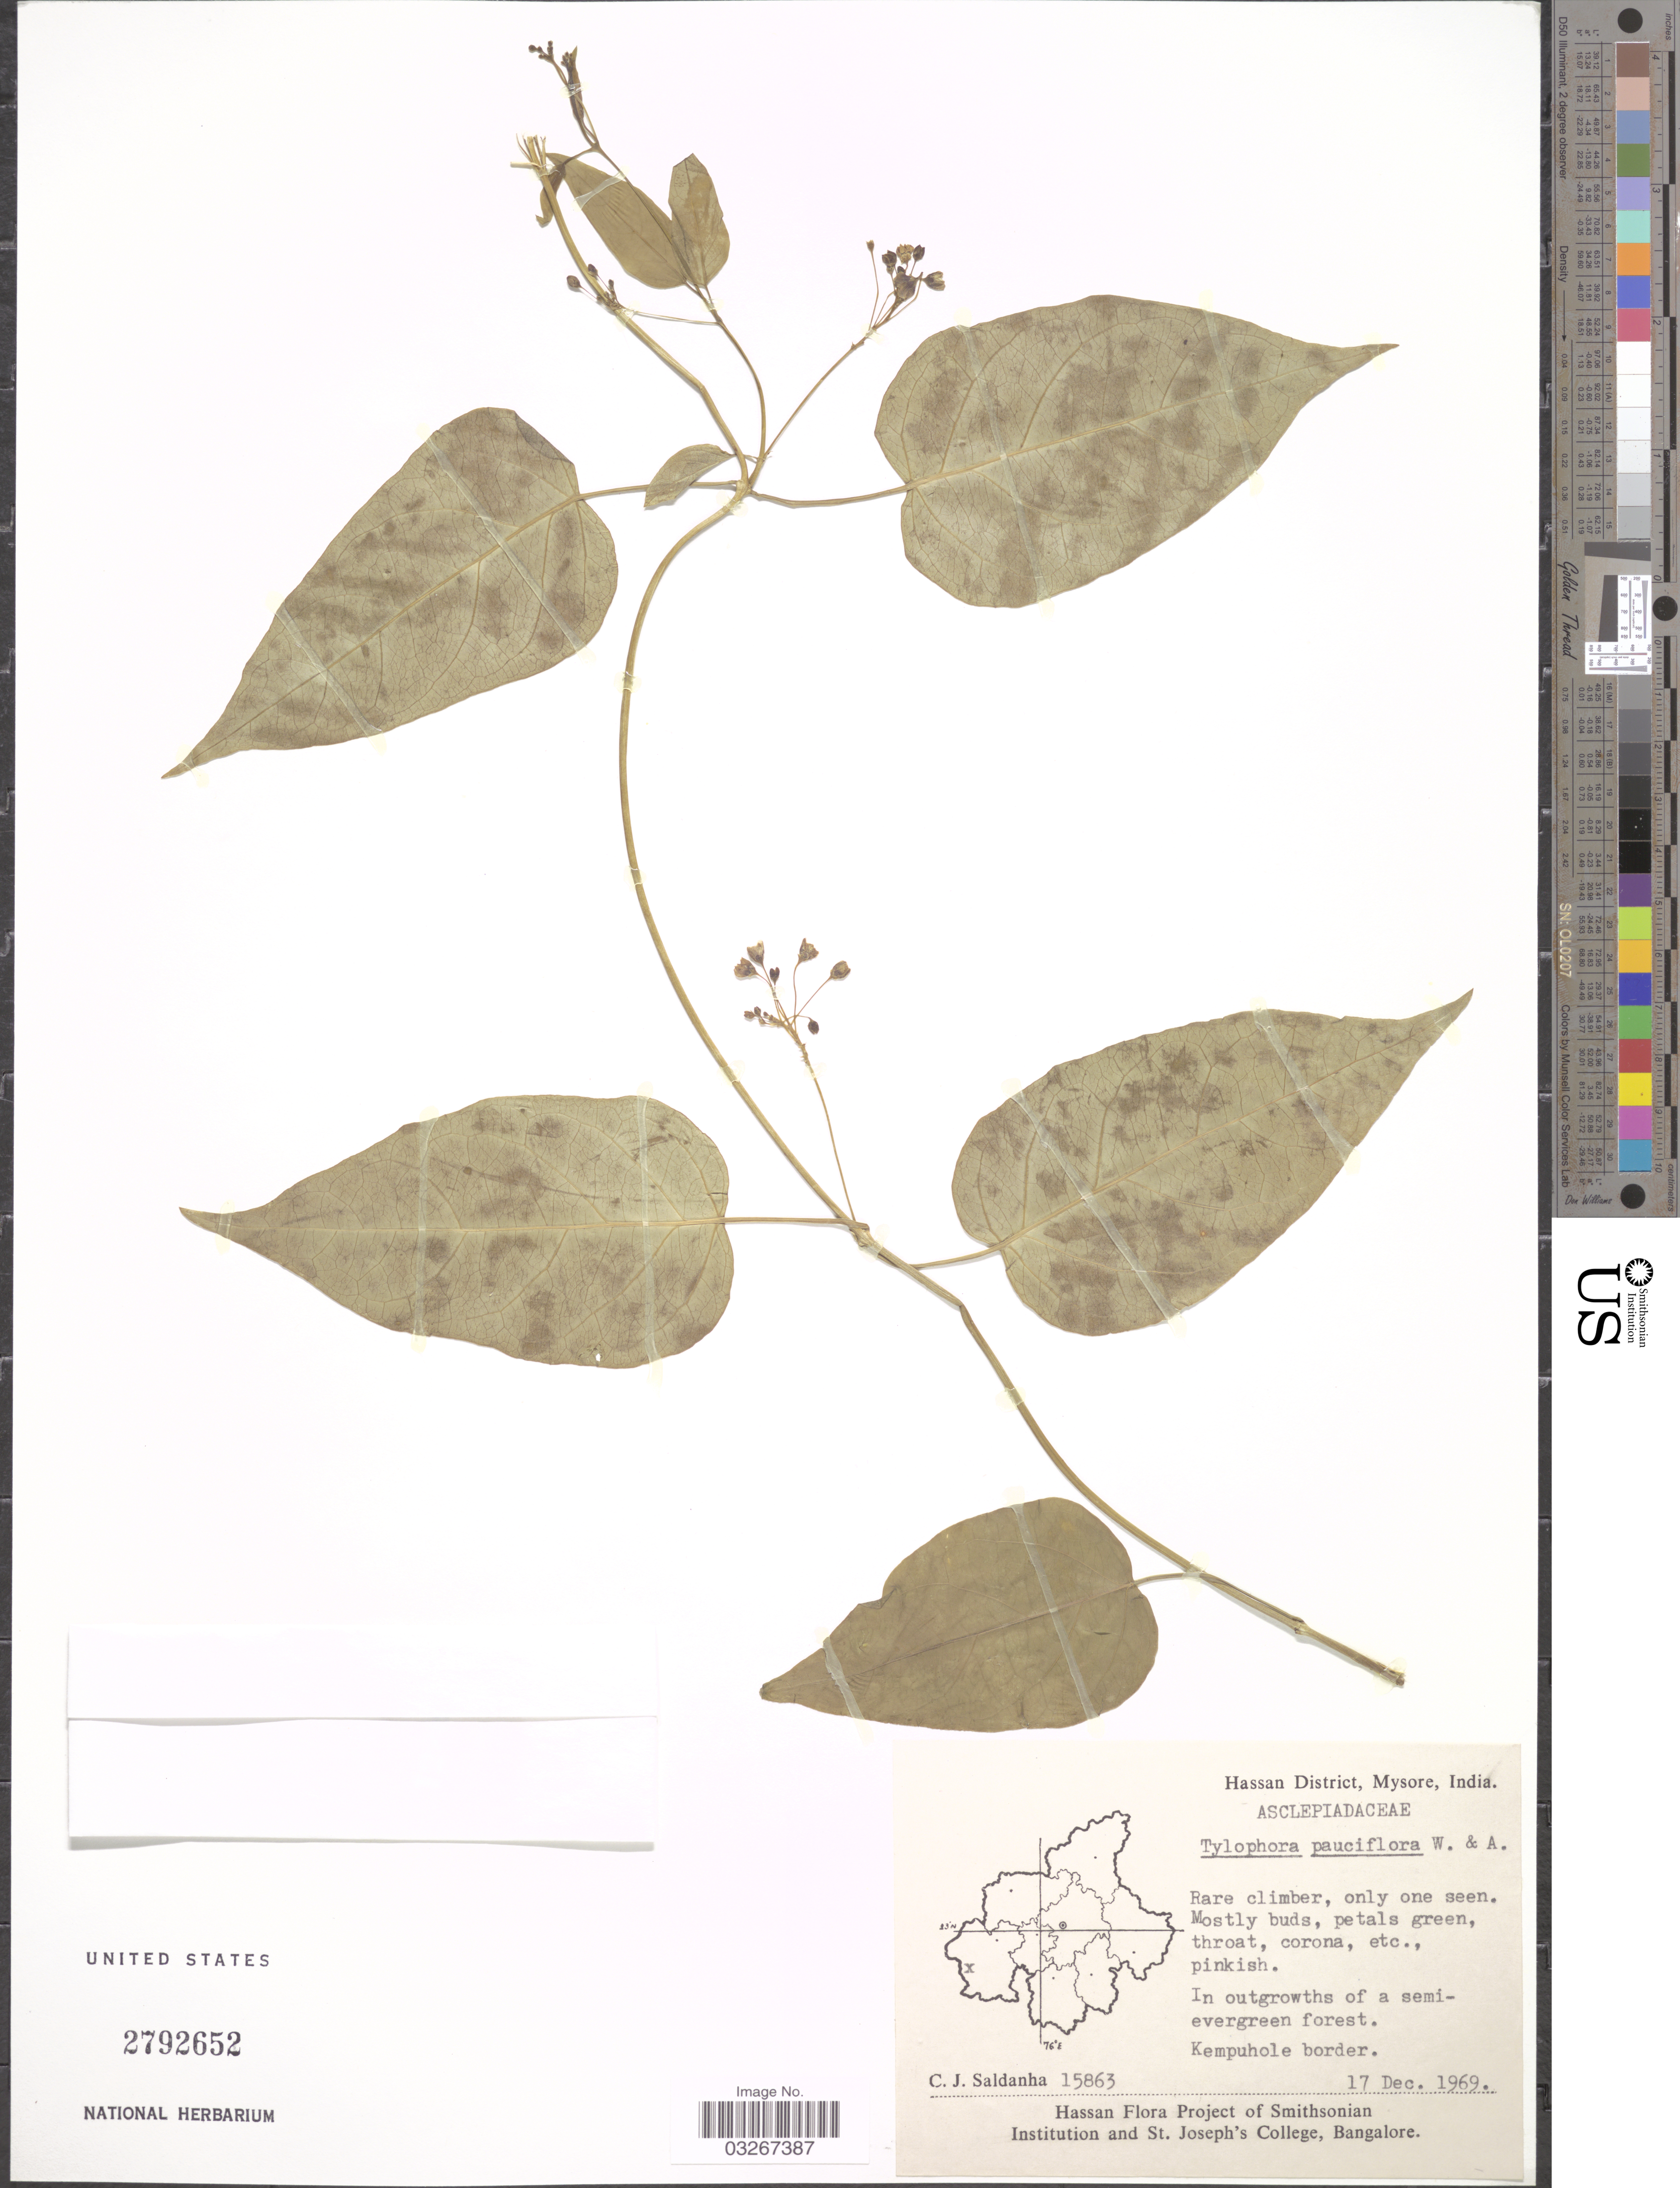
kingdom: Plantae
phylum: Tracheophyta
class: Magnoliopsida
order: Gentianales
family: Apocynaceae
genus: Tylophora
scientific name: Tylophora pauciflora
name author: Wight & Arn.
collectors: C. J. Saldanha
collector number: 15863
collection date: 1969-12-17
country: India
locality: Hassan District, Mysore. Kempuhole border.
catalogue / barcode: US 2792652